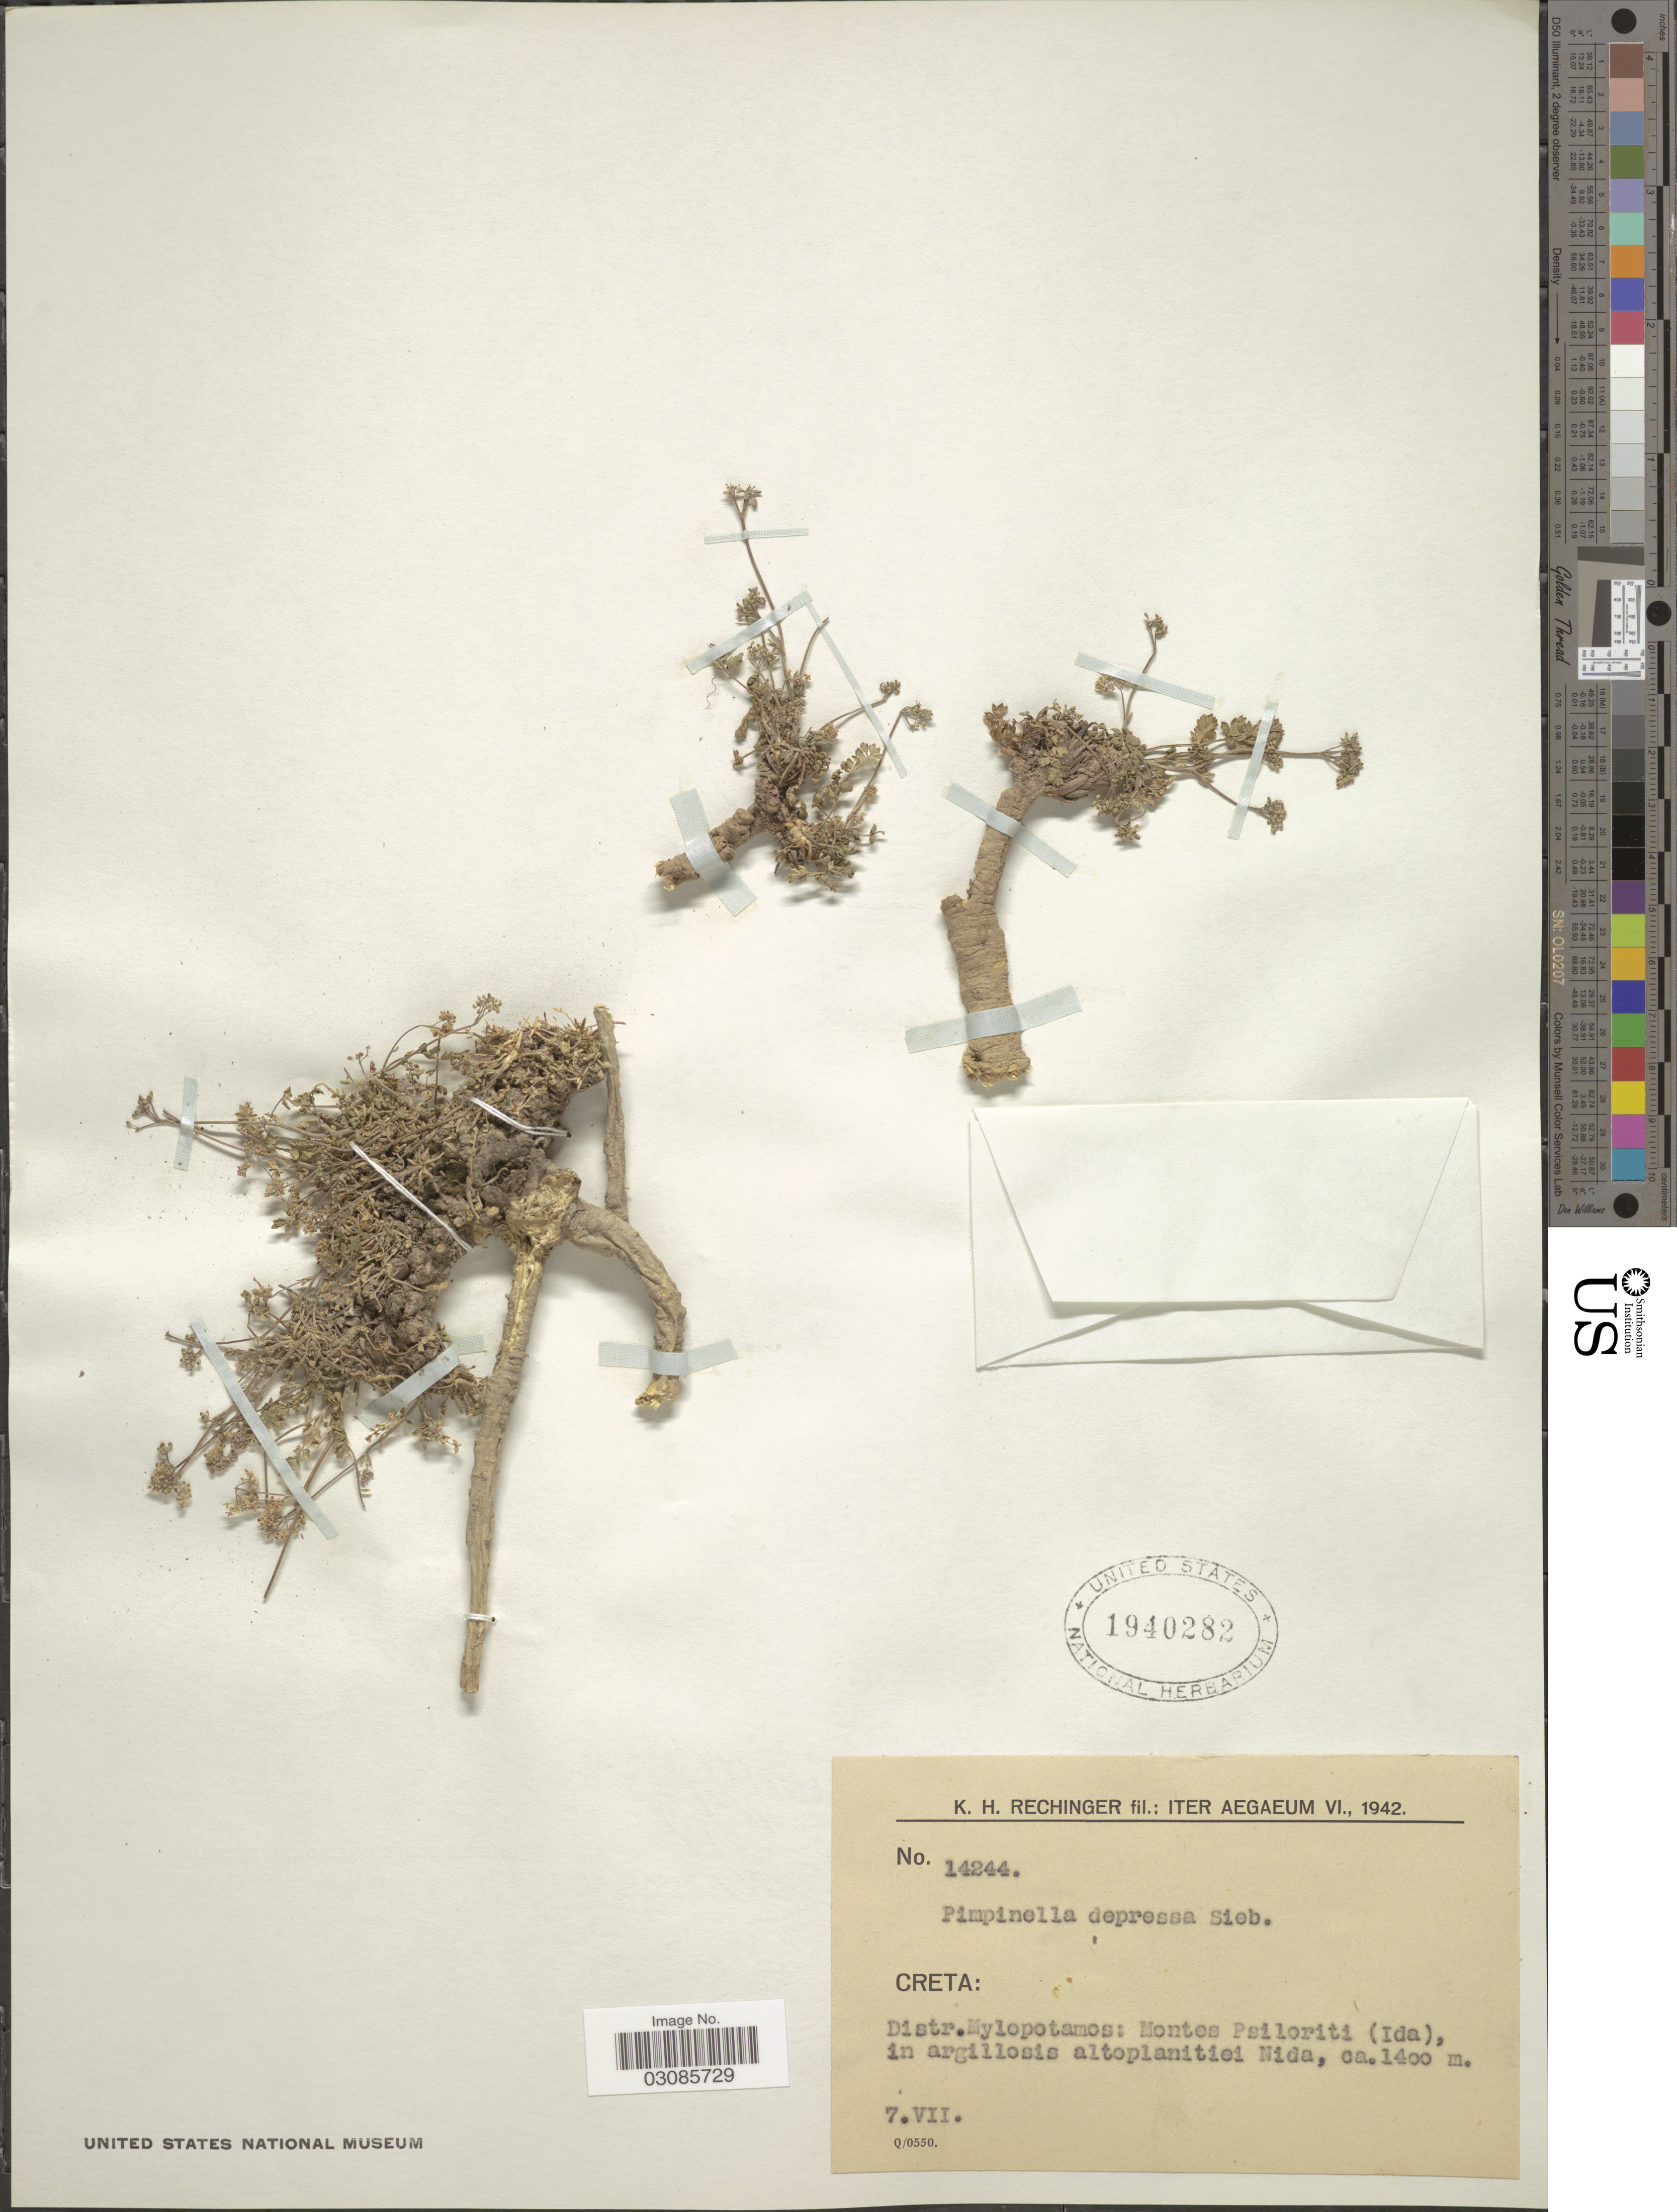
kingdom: Plantae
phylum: Tracheophyta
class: Magnoliopsida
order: Apiales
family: Apiaceae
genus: Pimpinella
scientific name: Pimpinella depressa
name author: DC.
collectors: K. H. Rechinger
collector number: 14244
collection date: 1942-07-07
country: Greece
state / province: Crete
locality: Aegaeum. Creta: Distr. Mylopotamos: Montes Psiloriti (Ida), in argillosis altoplanitiei Nida.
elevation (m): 1400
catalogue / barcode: US 1940282